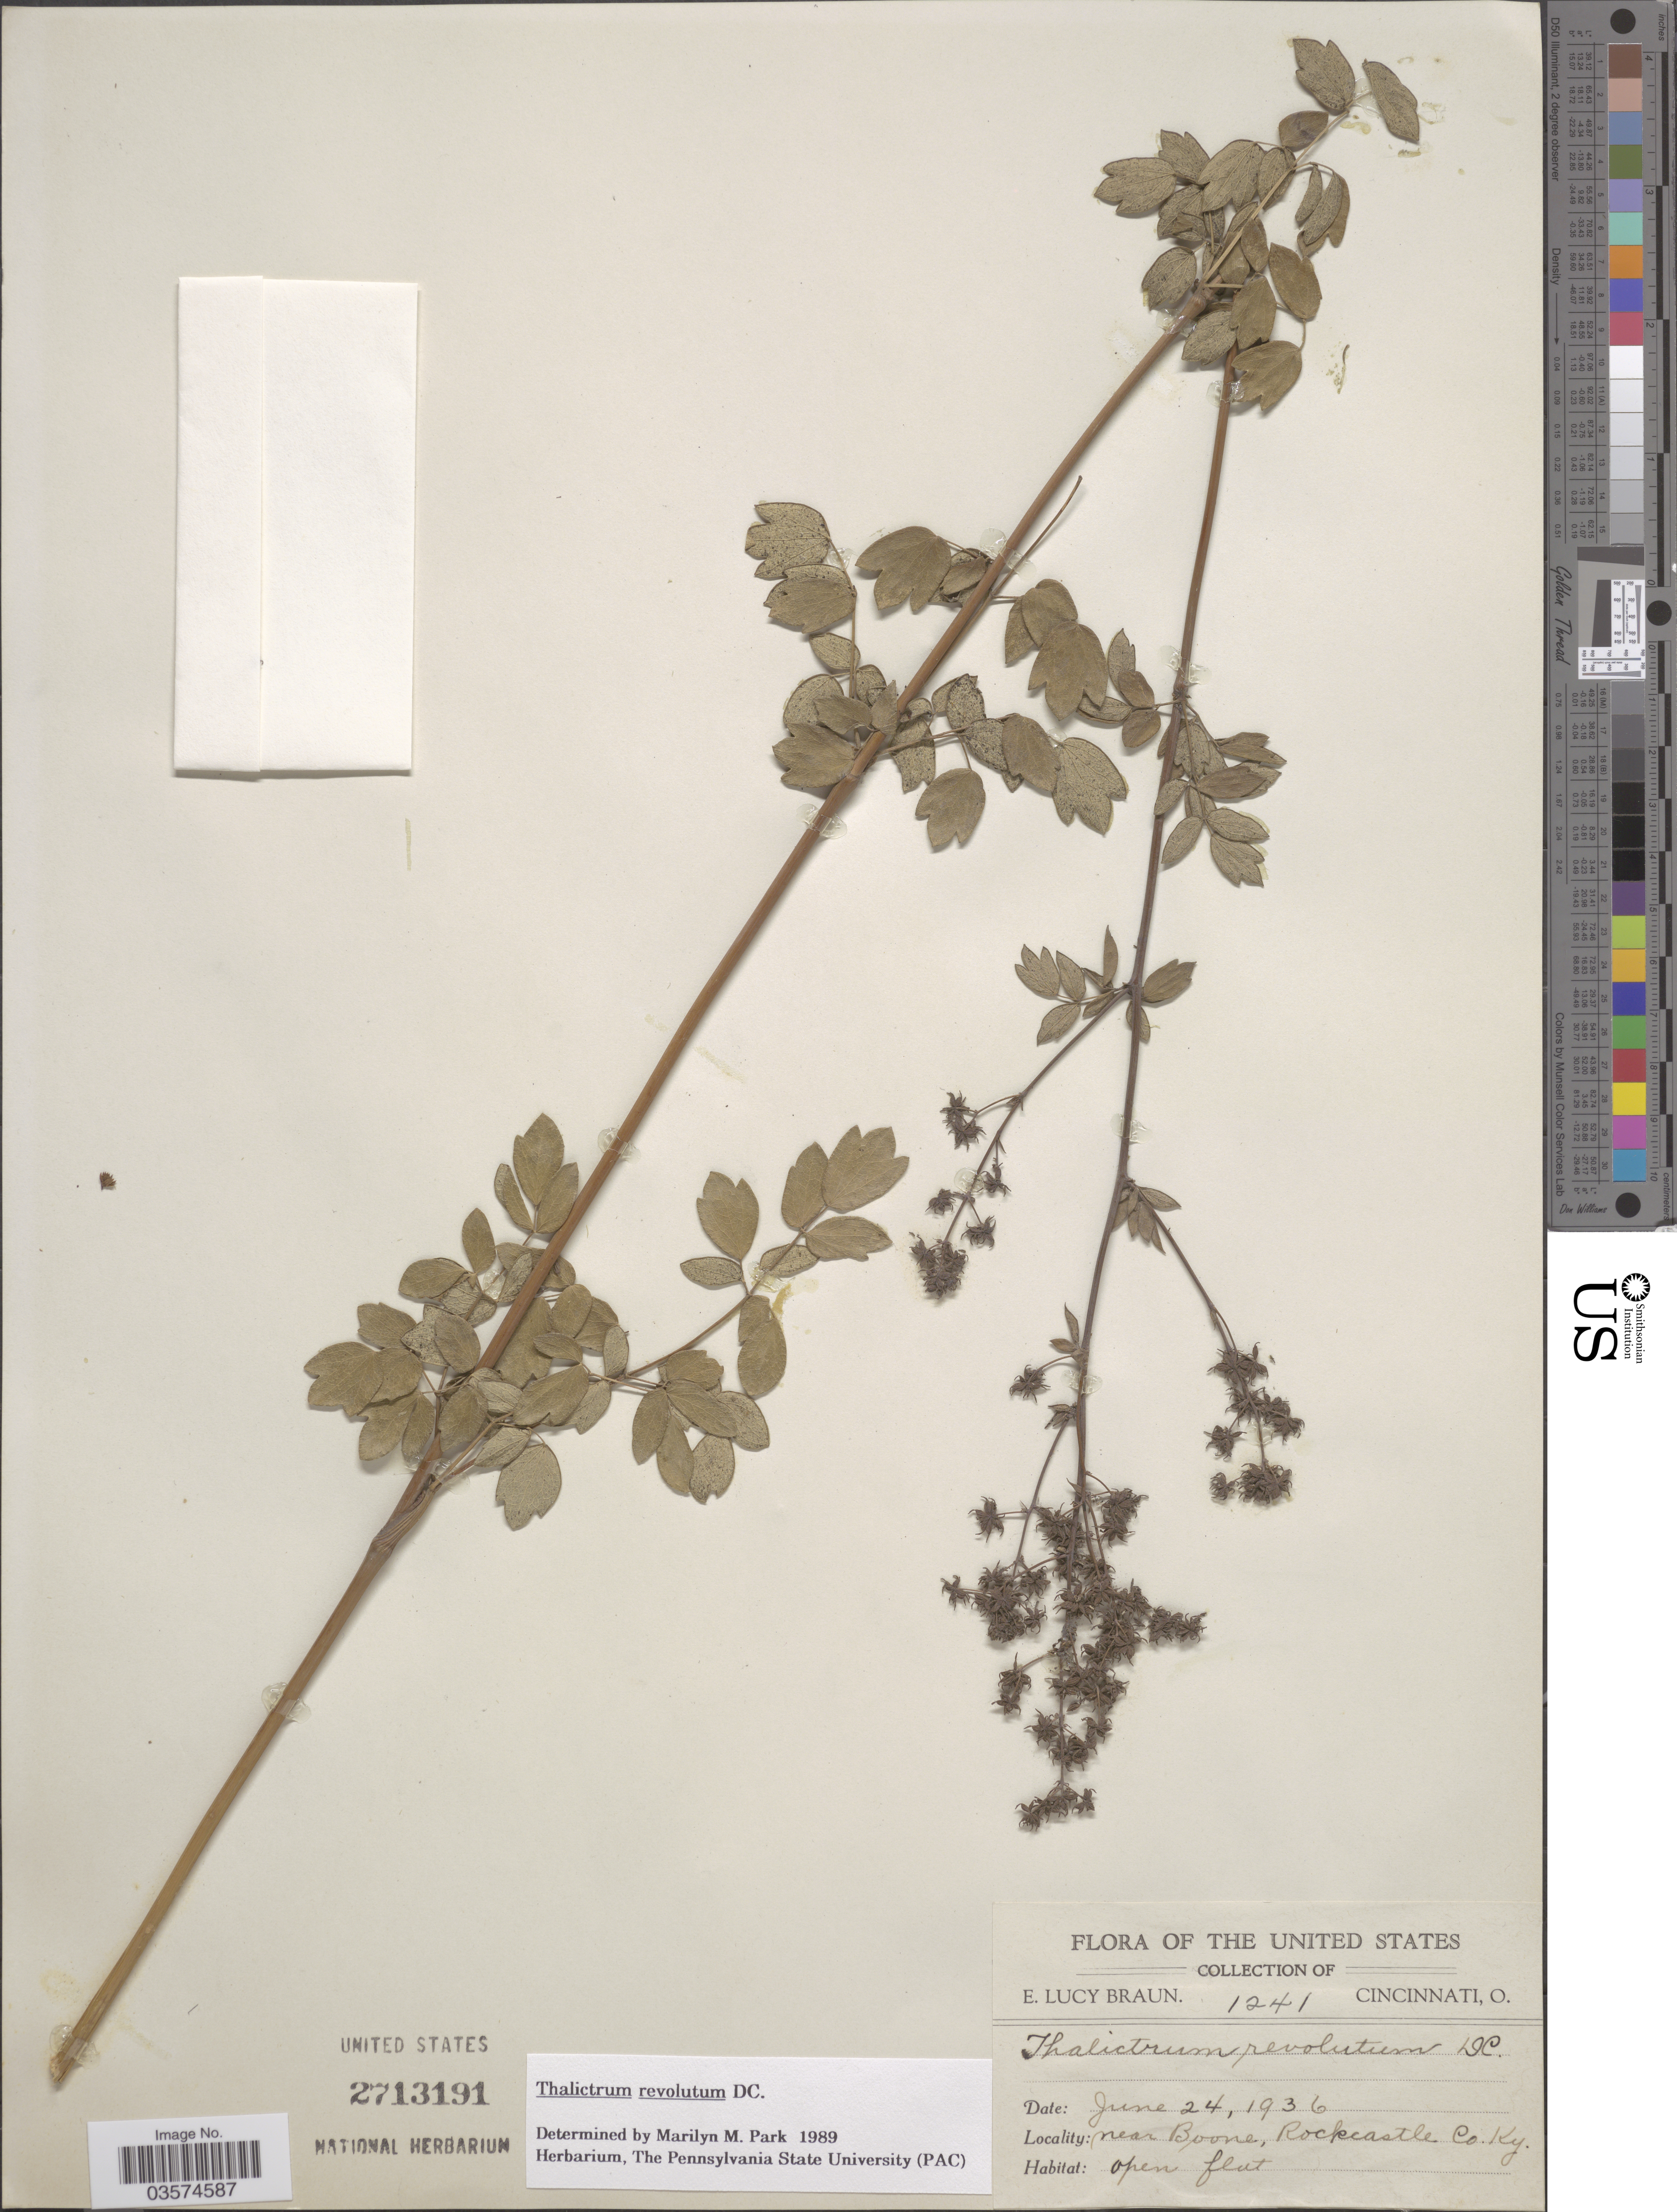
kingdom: Plantae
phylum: Tracheophyta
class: Magnoliopsida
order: Ranunculales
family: Ranunculaceae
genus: Thalictrum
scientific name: Thalictrum amphibolum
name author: Greene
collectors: E. L. Braun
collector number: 1241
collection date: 1936-06-24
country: United States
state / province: Kentucky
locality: Near Boone, Rockcastle Co.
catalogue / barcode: US 2713191